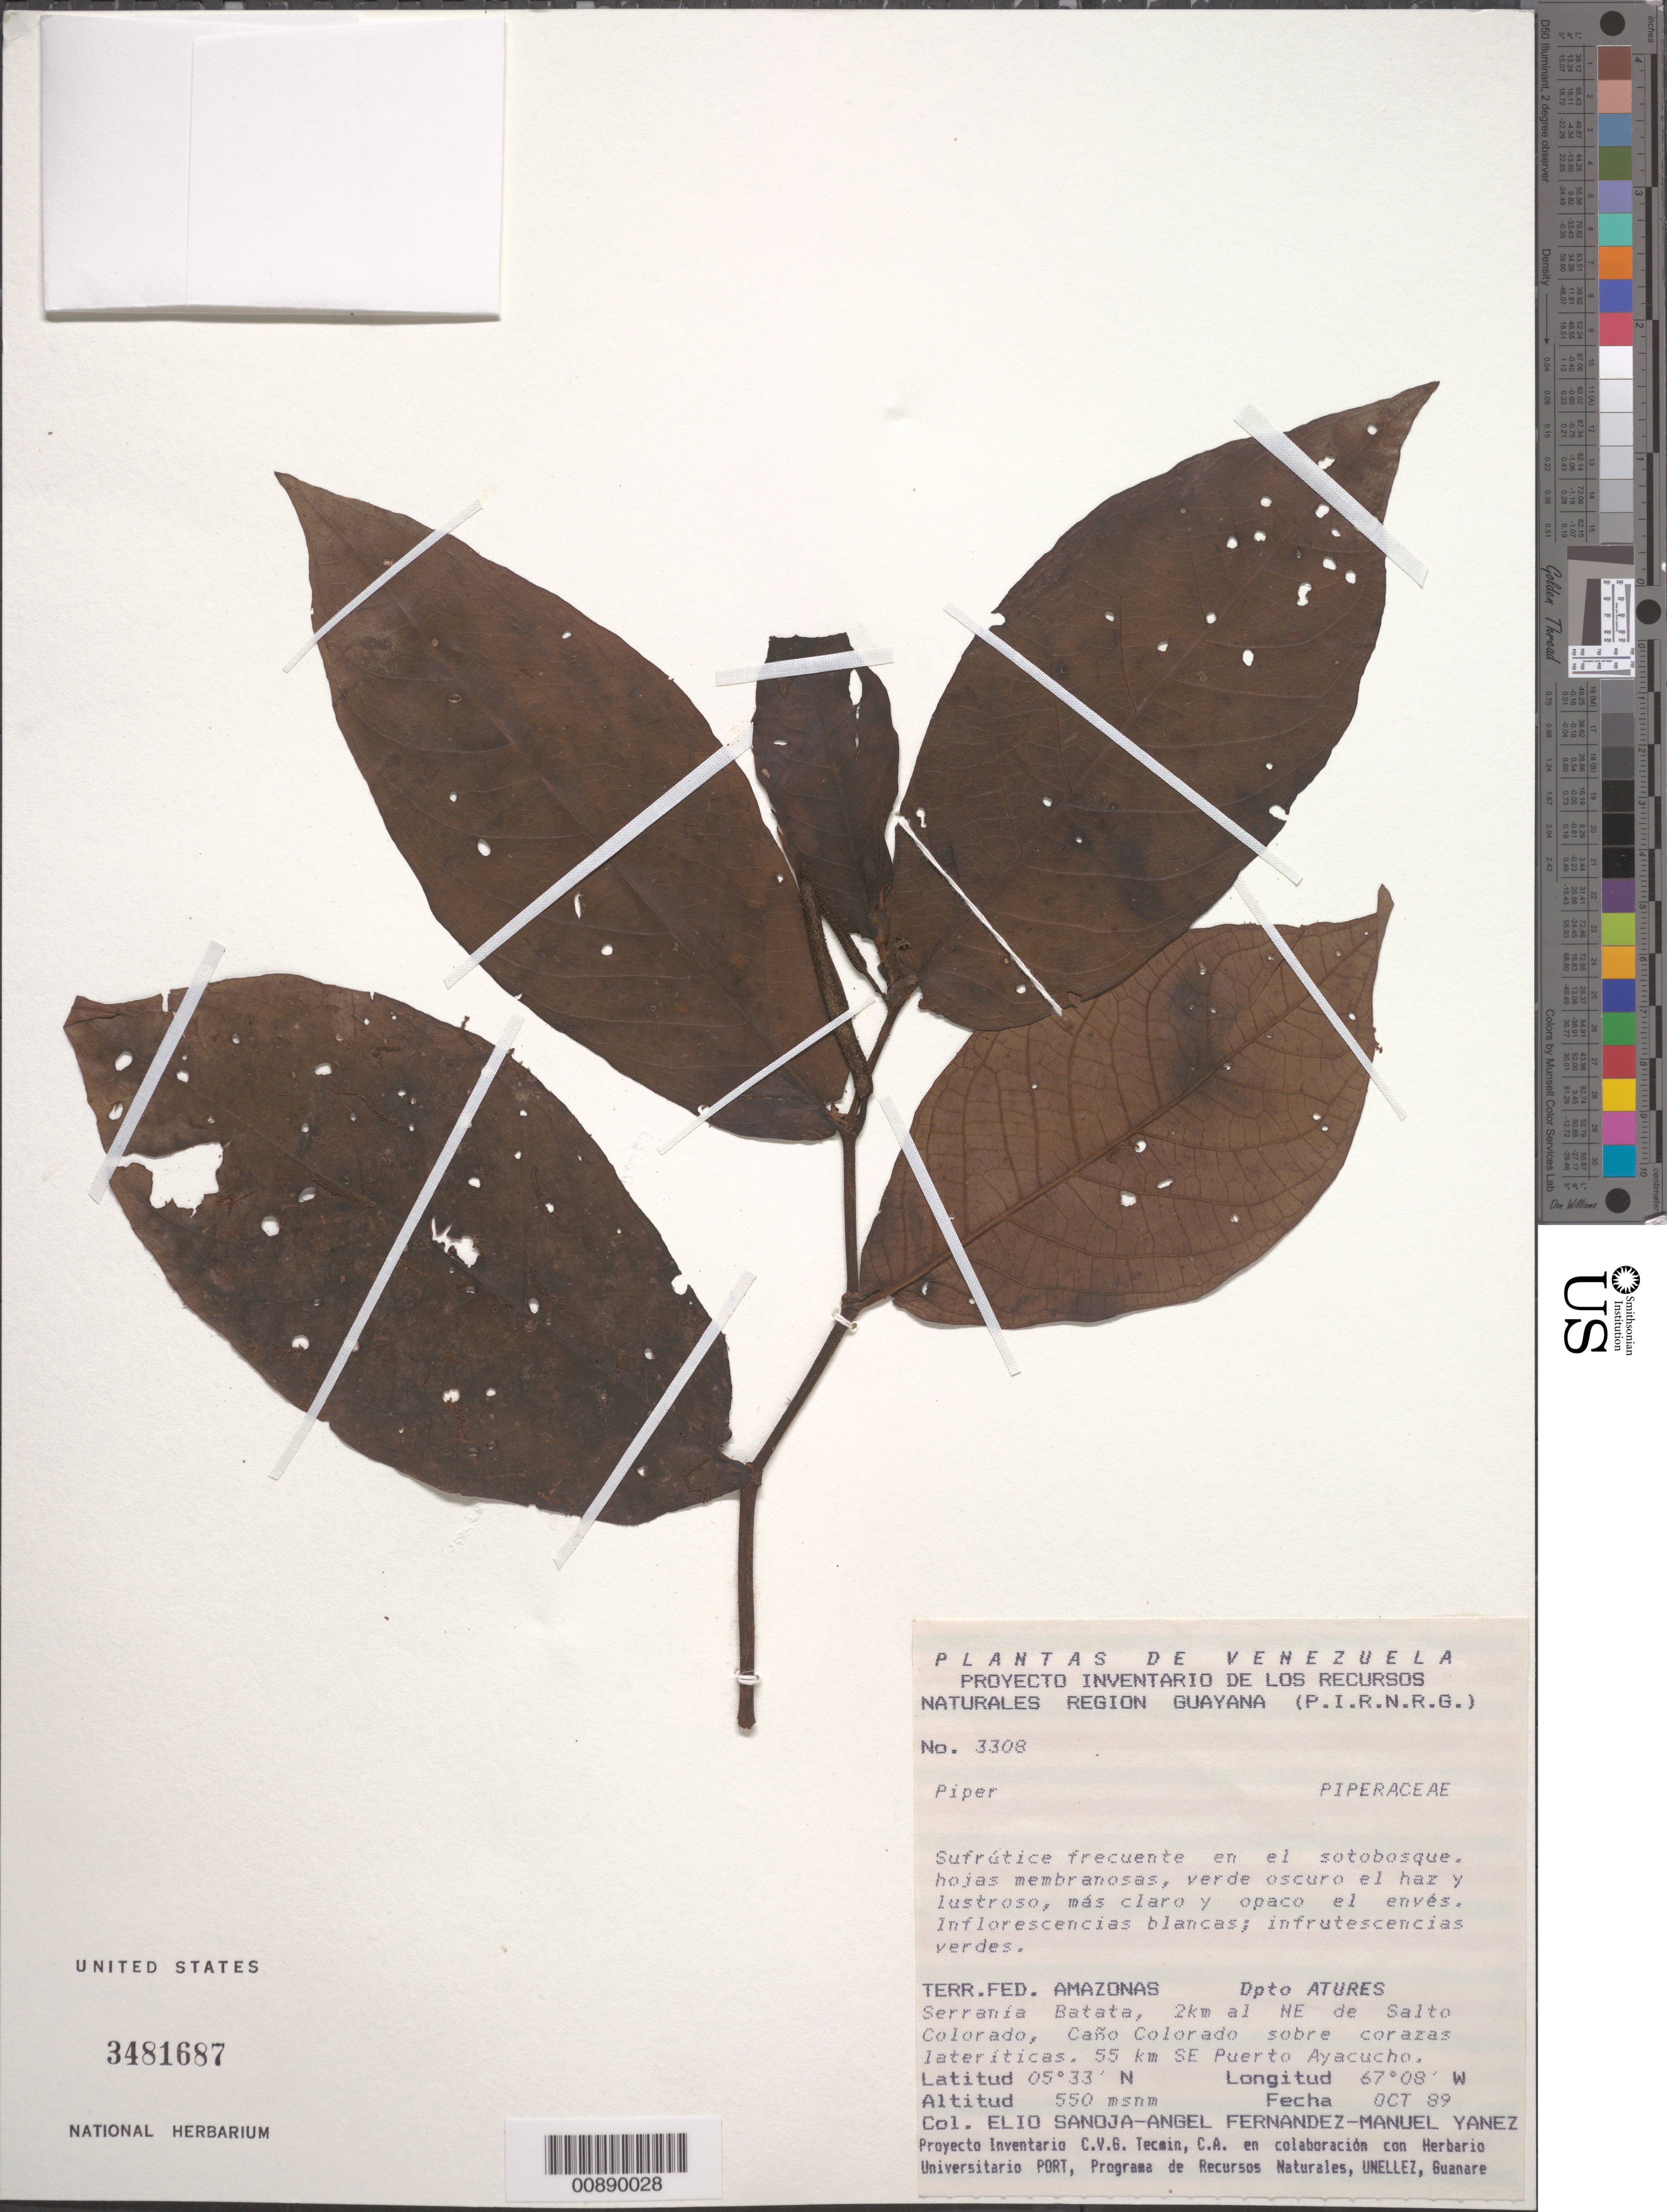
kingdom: Plantae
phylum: Tracheophyta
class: Magnoliopsida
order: Piperales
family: Piperaceae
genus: Piper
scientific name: Piper sp.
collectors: E. Sanoja, A. Fernandez & M. Yanez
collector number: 3308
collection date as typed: Oct-89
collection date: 1989-10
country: Venezuela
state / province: Amazonas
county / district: Atures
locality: Serrania Batata, 2 km NE de Salto Colorado, Caño Colorado, 55 km SE Puerto Ayacucho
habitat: Sobre corazas lateríticas; en sotobosque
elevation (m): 550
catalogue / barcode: US 3481687